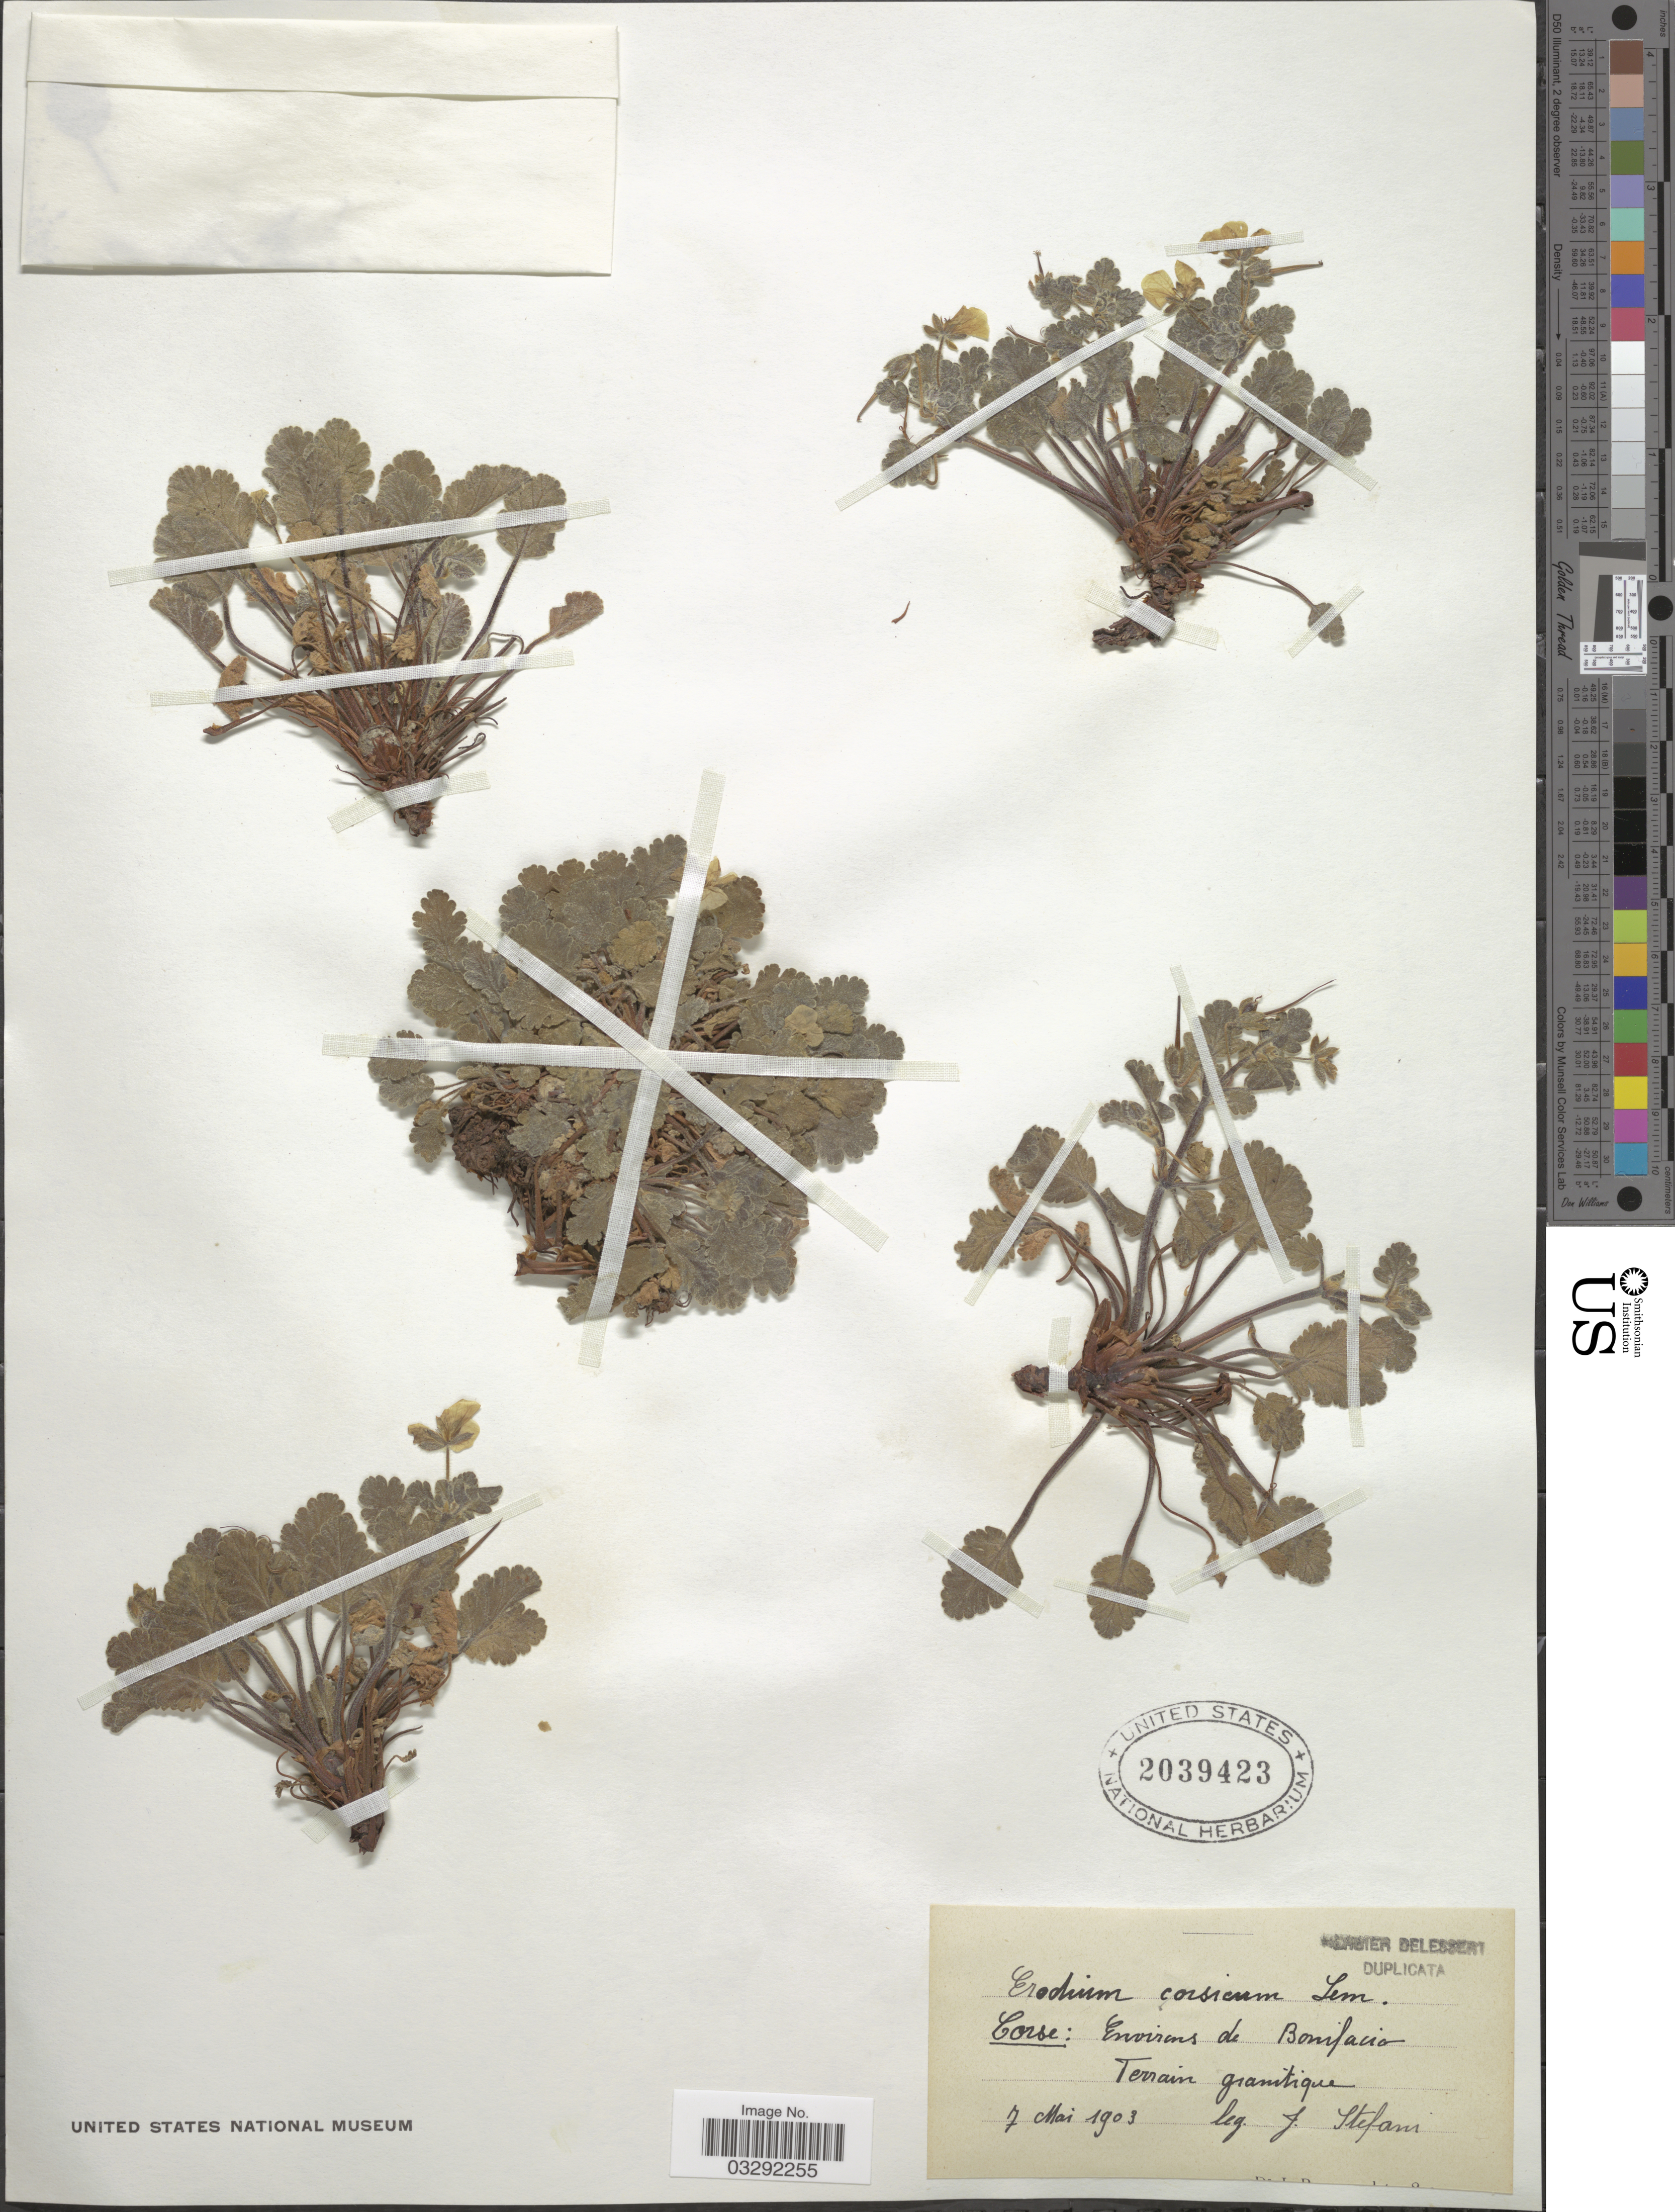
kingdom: Plantae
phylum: Tracheophyta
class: Magnoliopsida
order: Geraniales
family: Geraniaceae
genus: Erodium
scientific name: Erodium corsicum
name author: Léman ex DC.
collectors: J. Stefani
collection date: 1903-05-07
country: France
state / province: Corsica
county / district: Corse-du-Sud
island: Corse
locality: Corse: Environs de Bonifacio.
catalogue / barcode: US 2039423